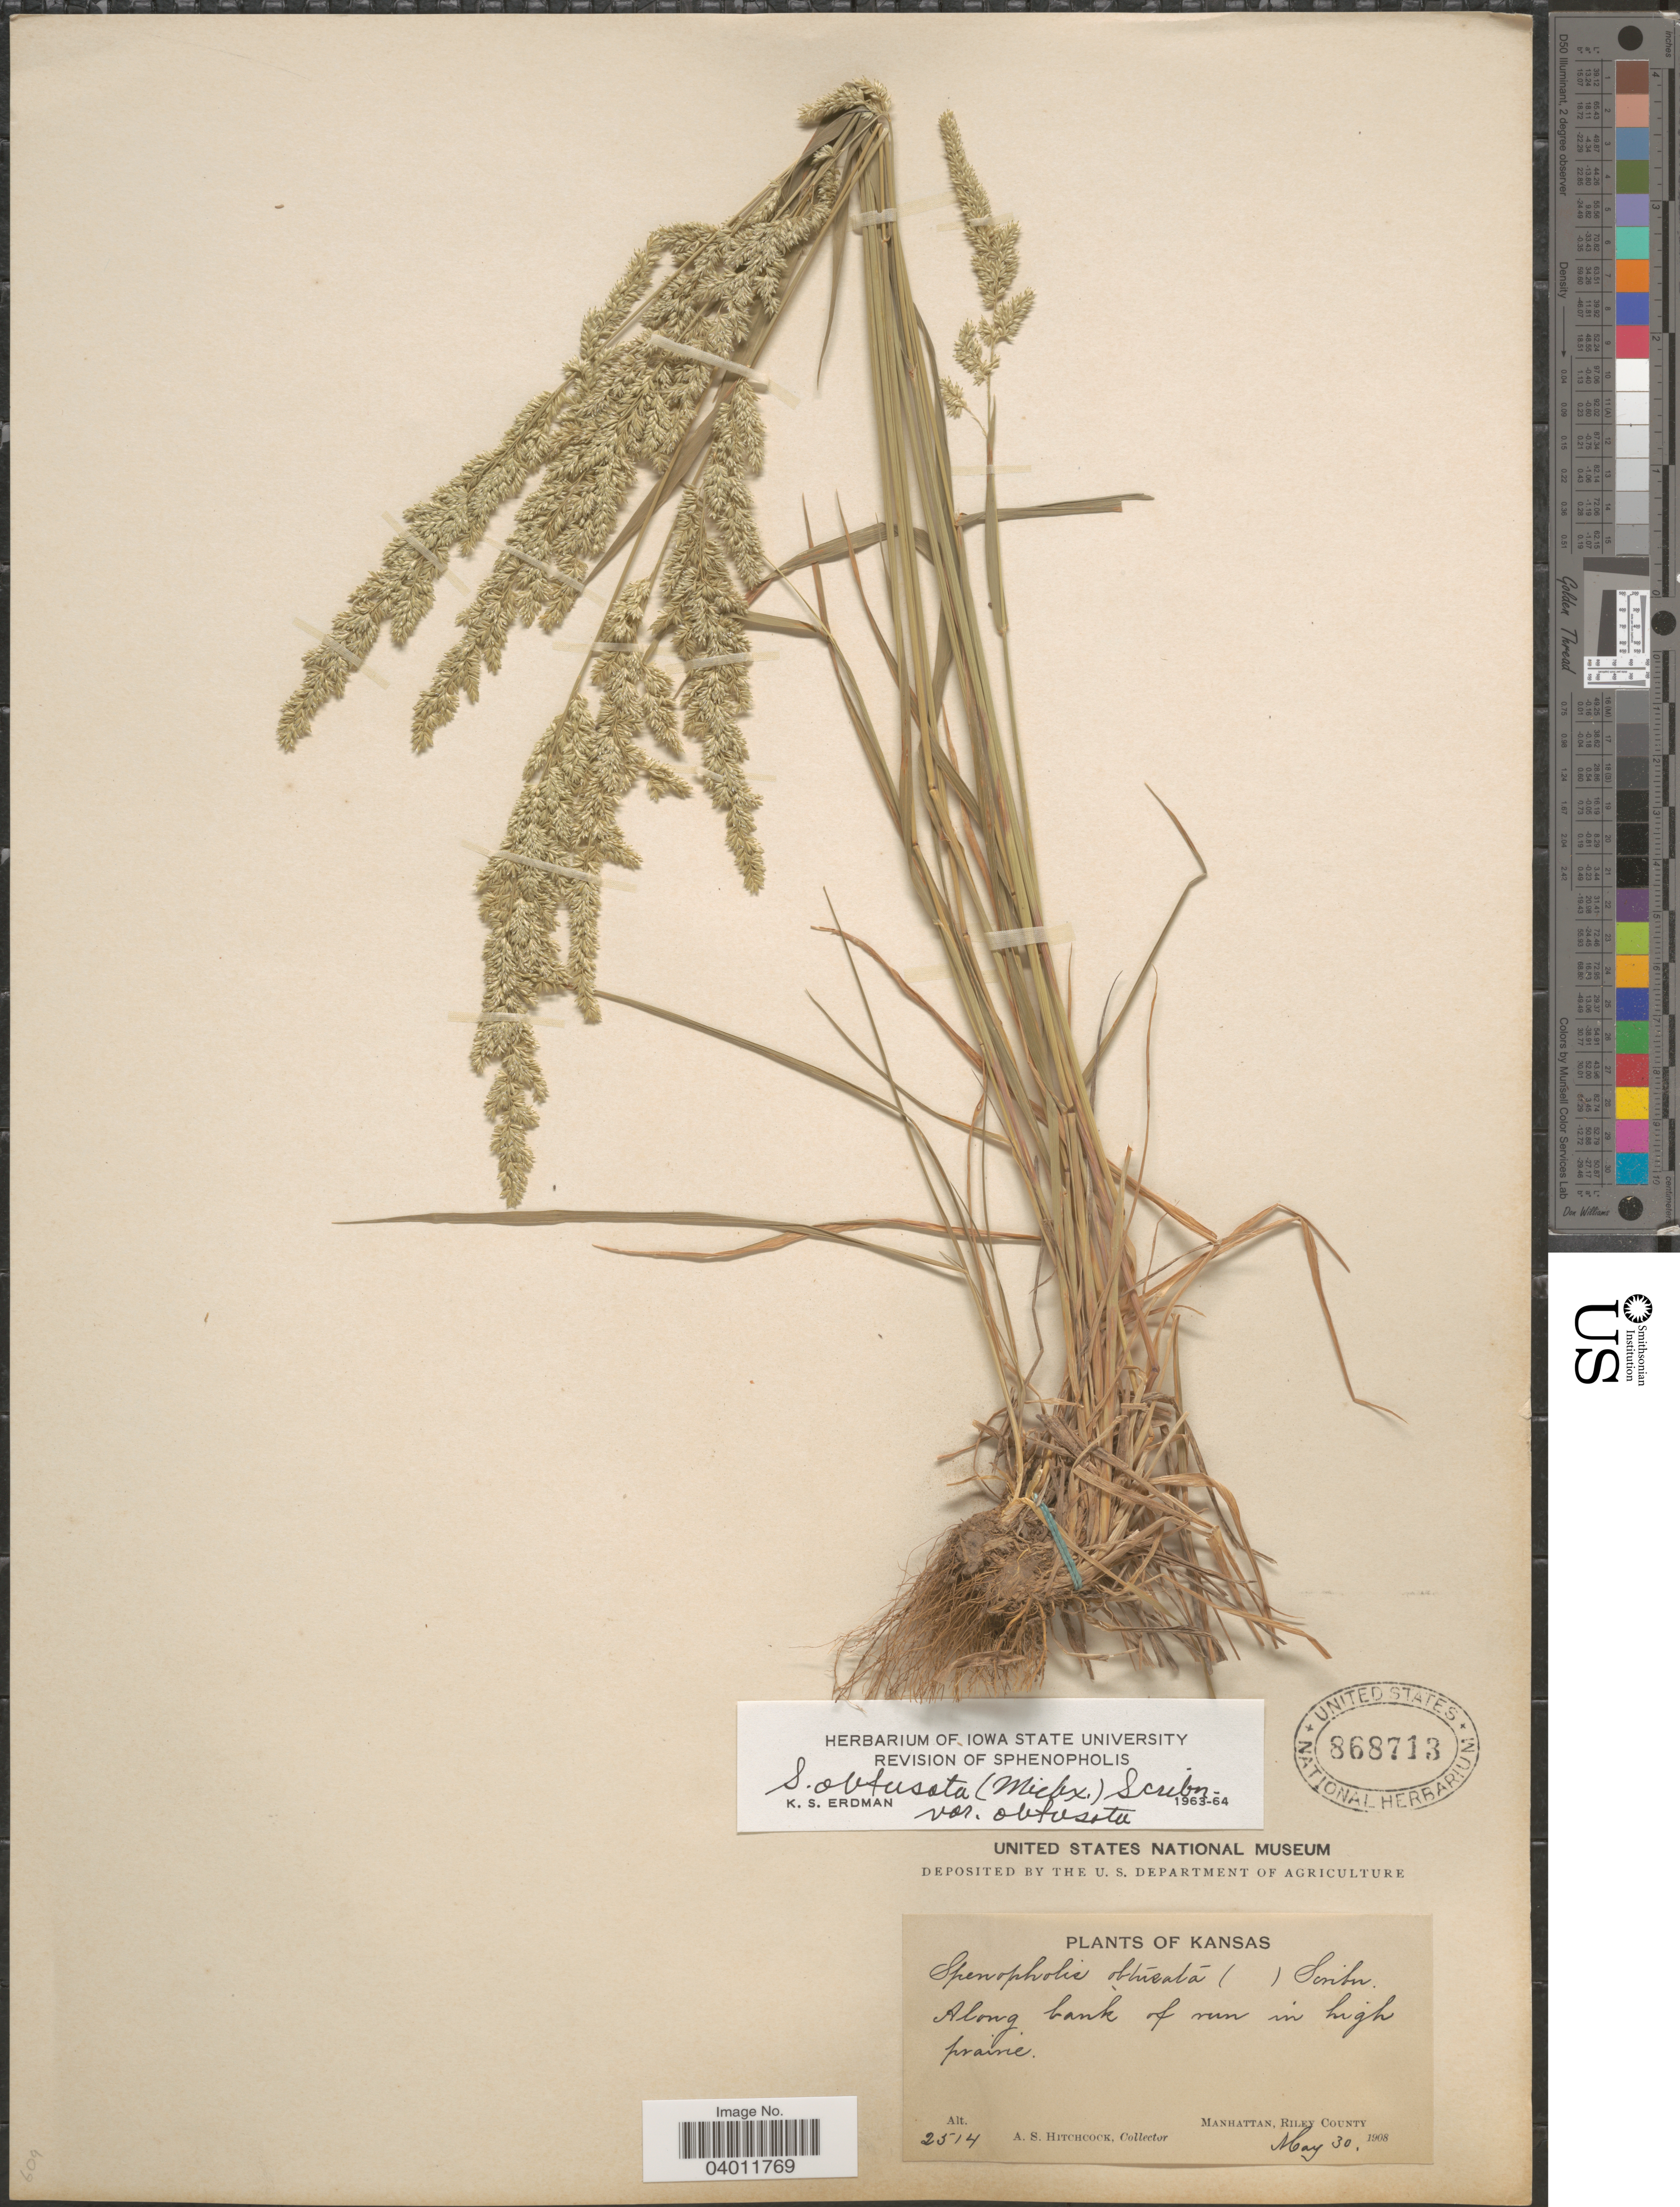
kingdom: Plantae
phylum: Tracheophyta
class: Liliopsida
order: Poales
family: Poaceae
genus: Sphenopholis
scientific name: Sphenopholis obtusata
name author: (Michx.) Scribn.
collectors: A. S. Hitchcock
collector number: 2514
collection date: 1908-05-30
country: United States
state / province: Kansas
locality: Along bank of run in high prairie. Manhattan, Riley County.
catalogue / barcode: US 868713